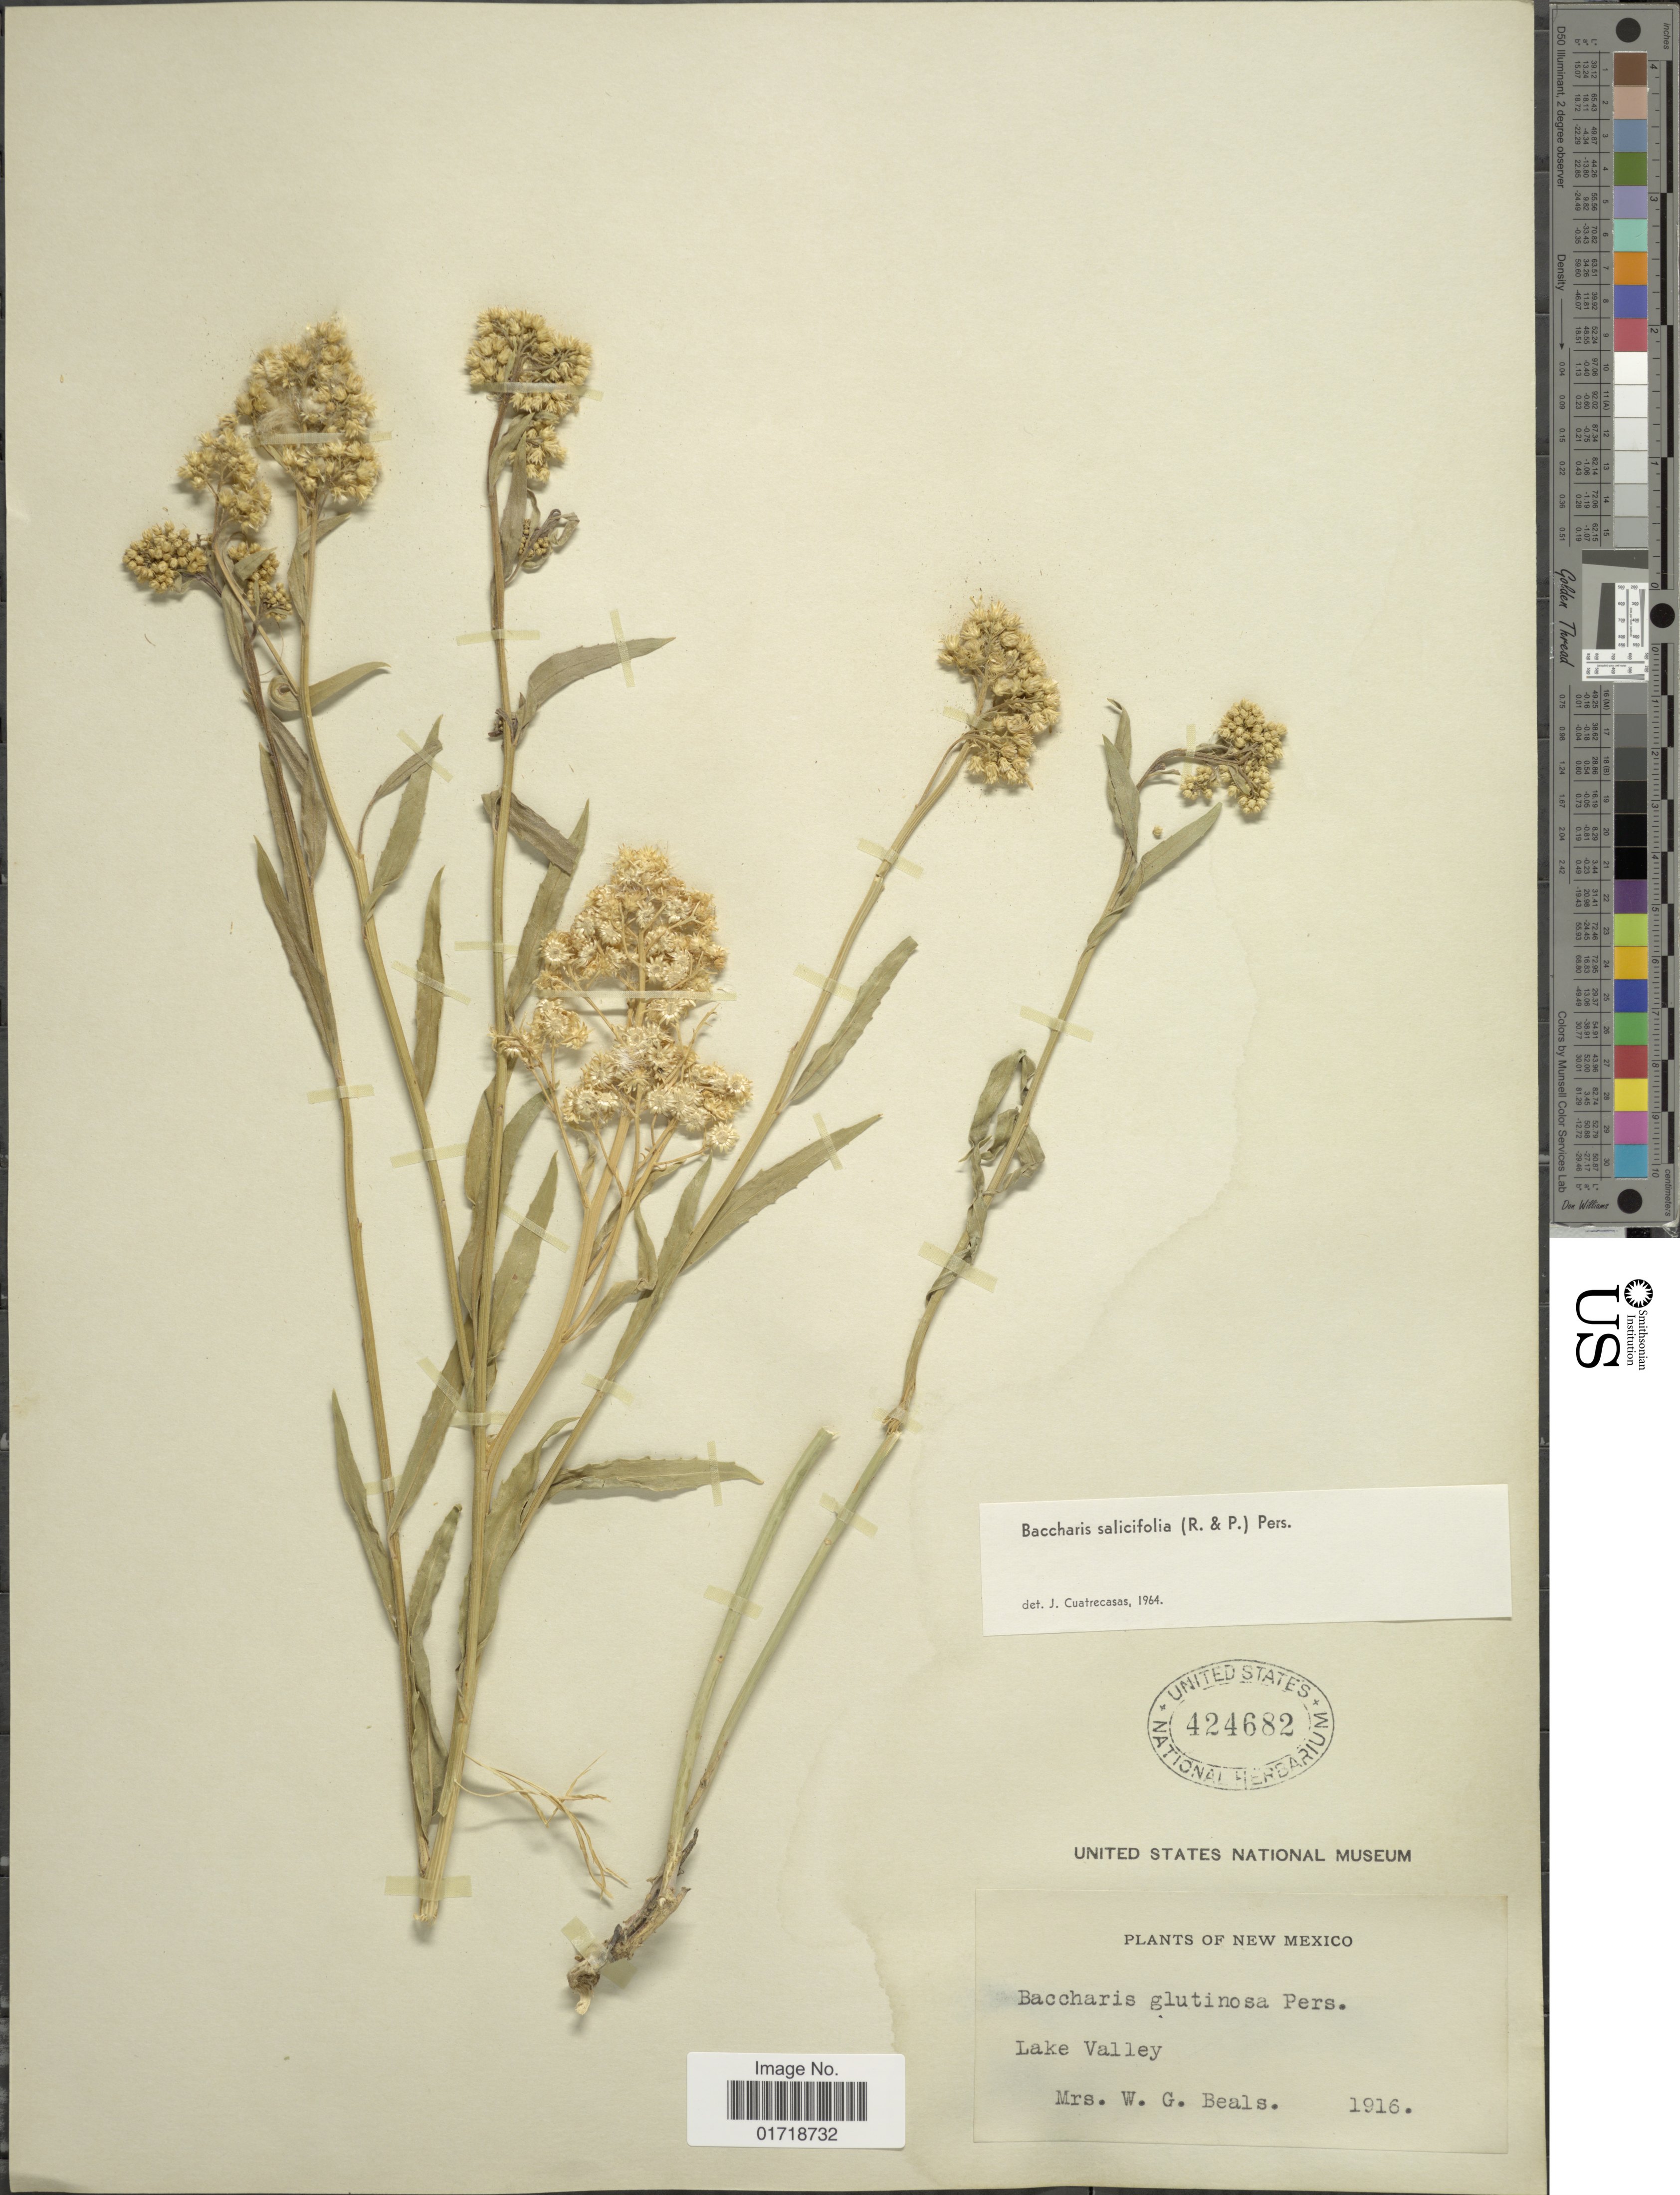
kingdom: Plantae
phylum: Tracheophyta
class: Magnoliopsida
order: Asterales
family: Asteraceae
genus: Baccharis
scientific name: Baccharis glutinosa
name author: Pers.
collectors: Mrs. W. G. Beals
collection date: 1916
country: United States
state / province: New Mexico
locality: Lake Valley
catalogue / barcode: US 424682